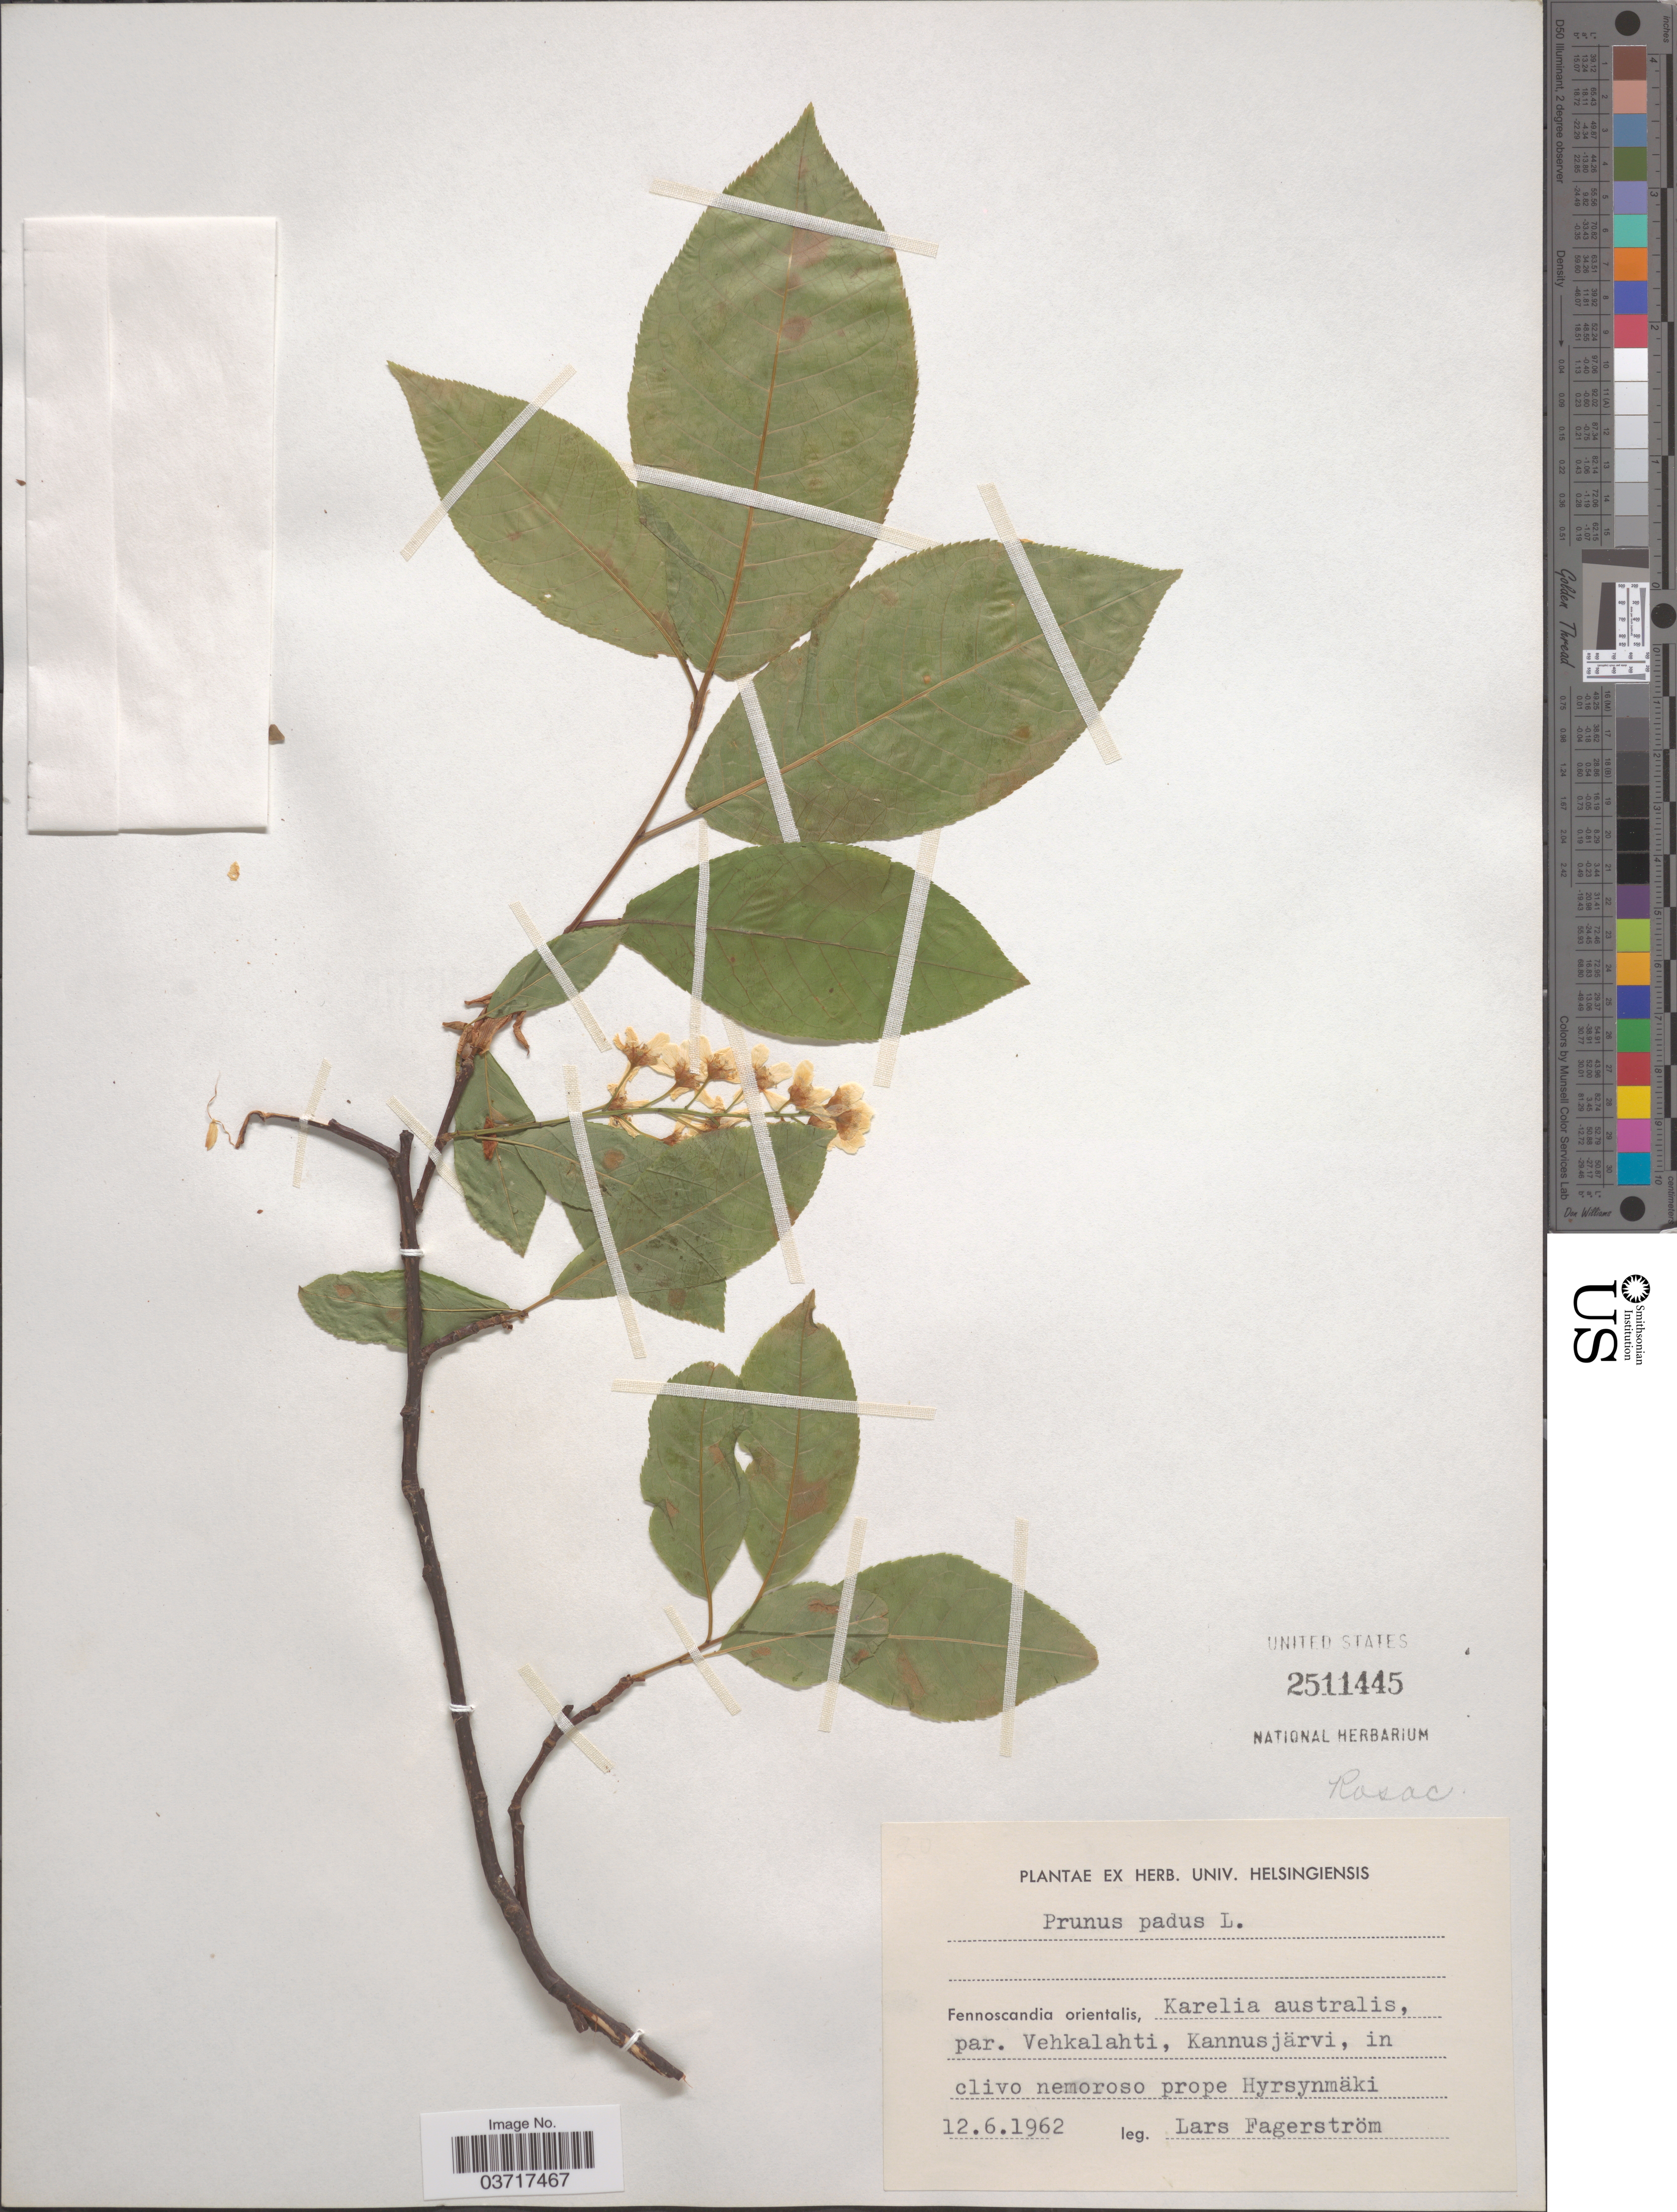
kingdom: Plantae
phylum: Tracheophyta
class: Magnoliopsida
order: Rosales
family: Rosaceae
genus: Prunus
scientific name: Prunus padus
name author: L.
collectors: L. Fagerstrom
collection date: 1962-06-12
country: Finland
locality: Fennoscandia orientalis, Karelia australis, par. Vehkalahti, Kannusjarvi, in clivo nemoroso prope Hyrsynmaki.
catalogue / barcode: US 2511445